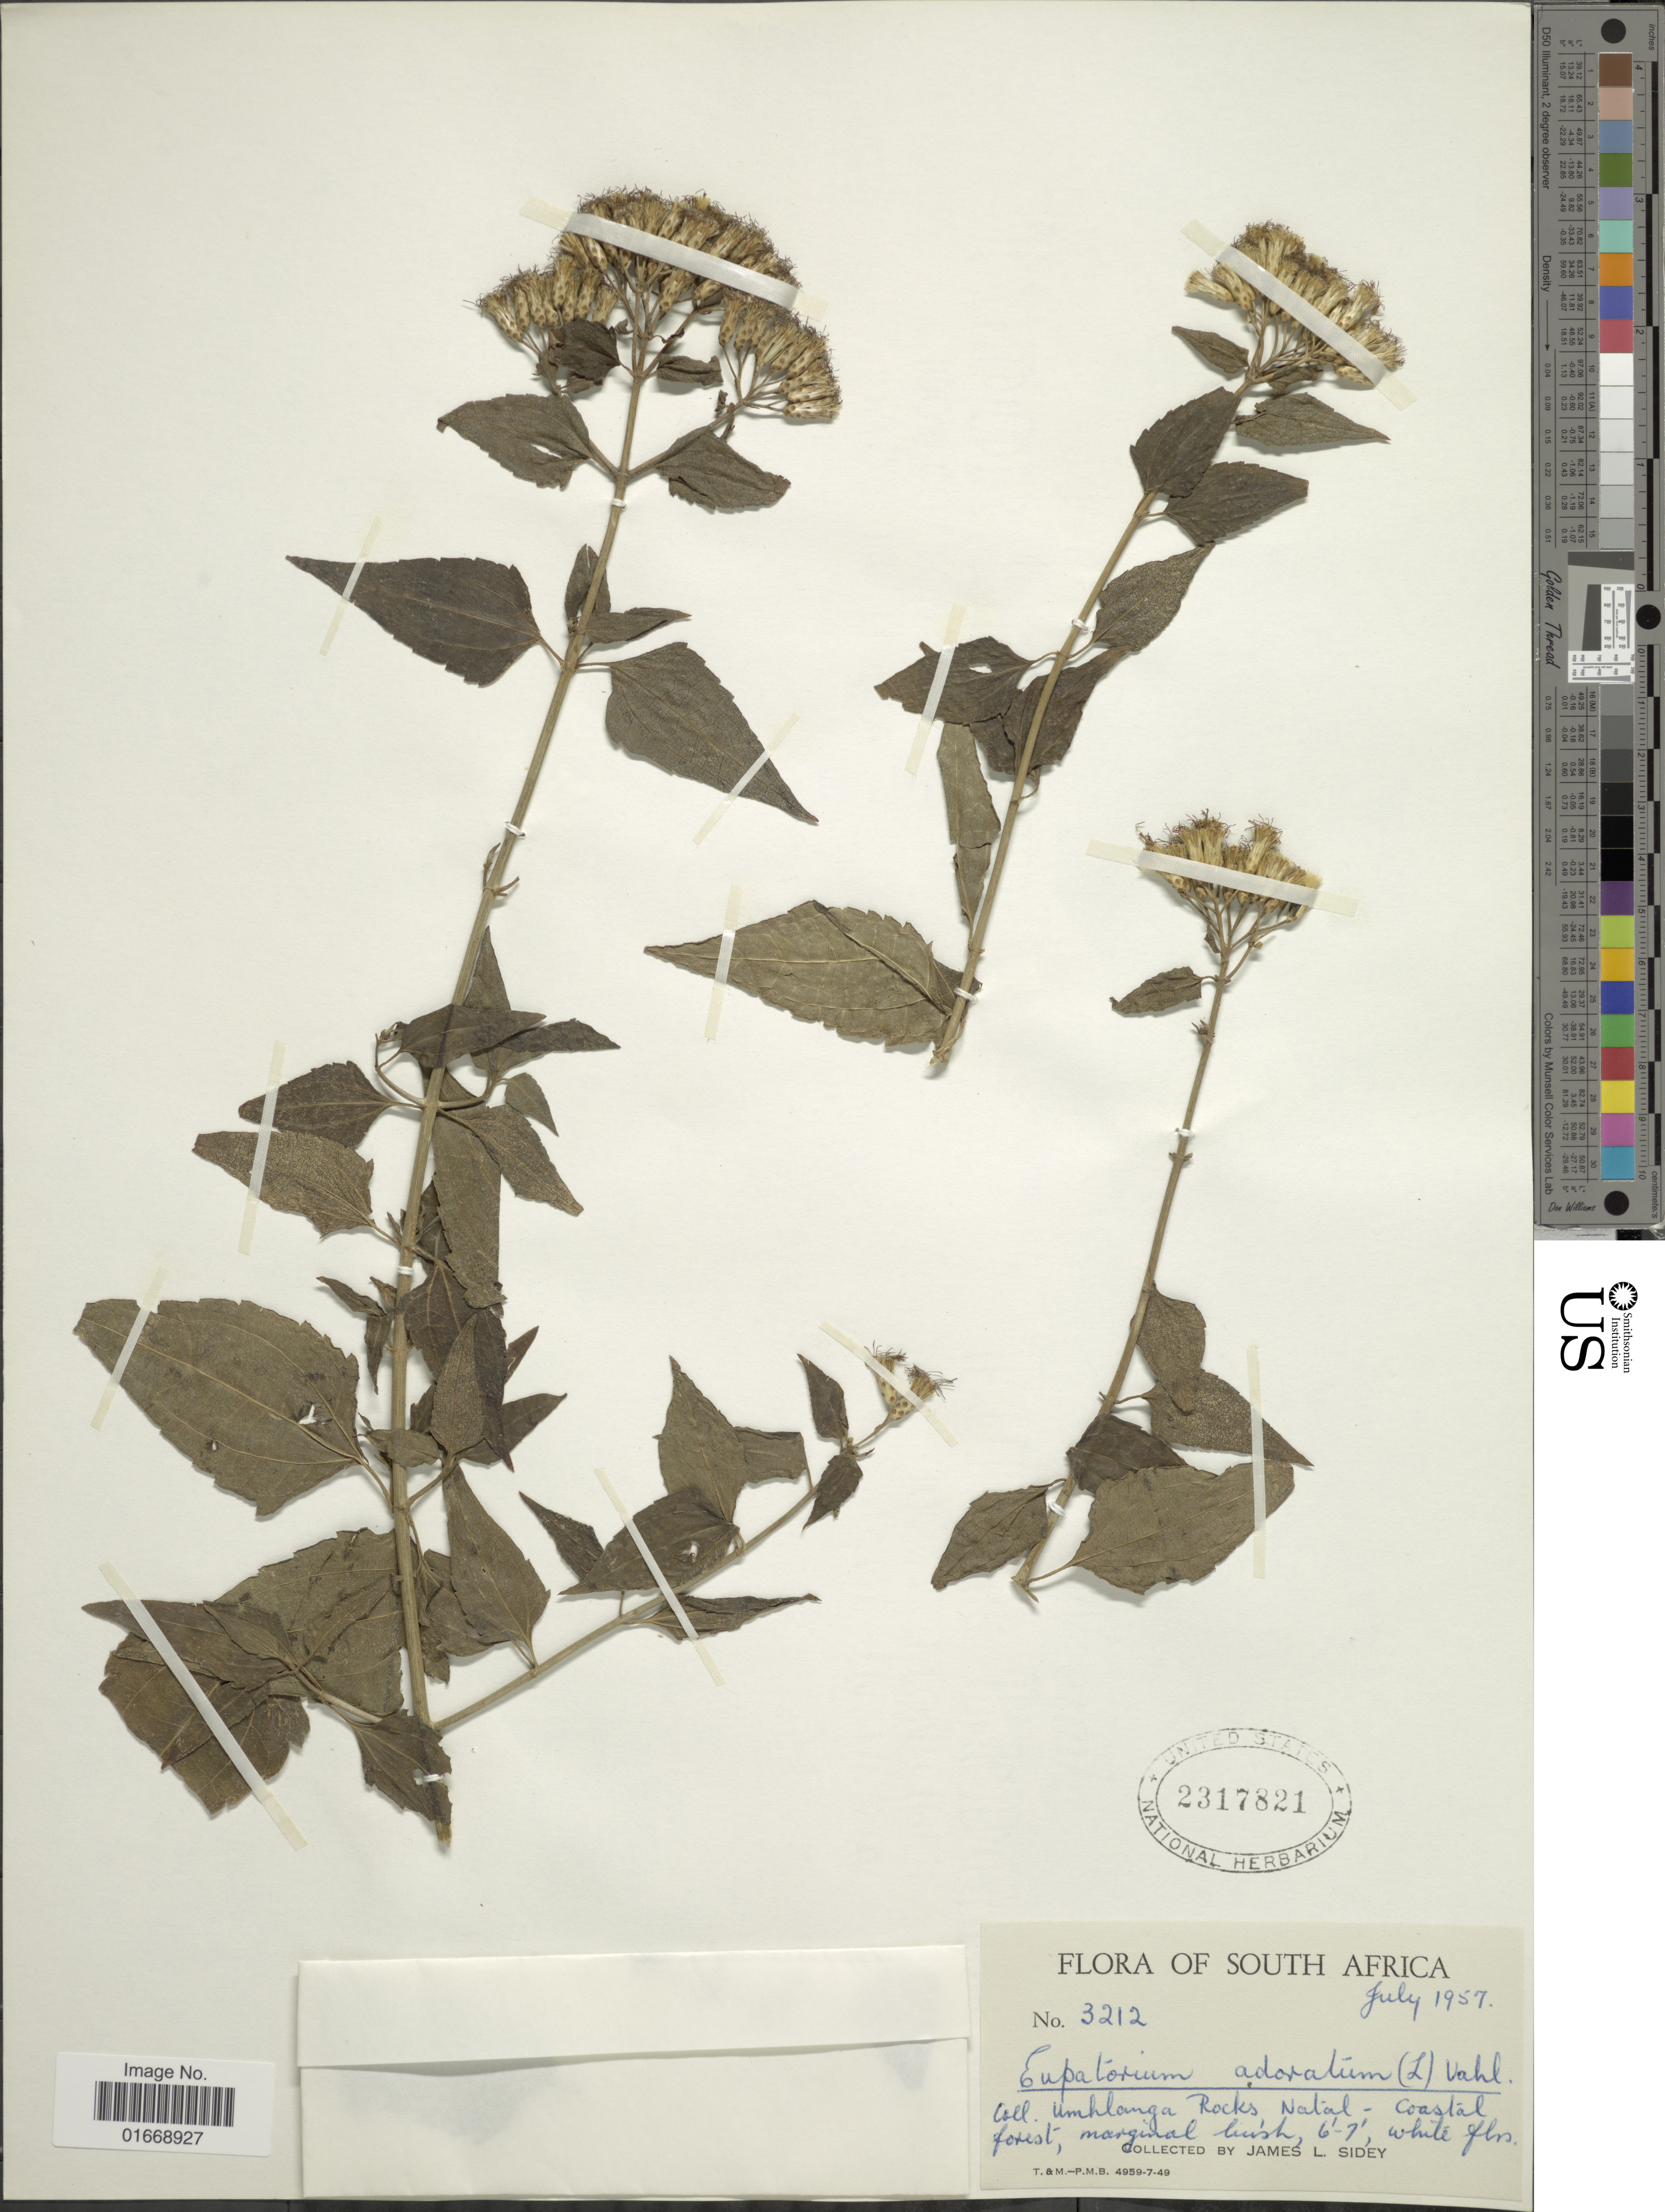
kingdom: Plantae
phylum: Tracheophyta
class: Magnoliopsida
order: Asterales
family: Asteraceae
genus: Chromolaena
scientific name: Chromolaena odorata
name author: (L.) R.M. King & H. Rob.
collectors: J. L. Sidey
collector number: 3212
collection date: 1957-07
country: South Africa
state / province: KwaZulu-Natal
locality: Umhlanga Rocks Natal-Coastal forest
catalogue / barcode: US 2317821